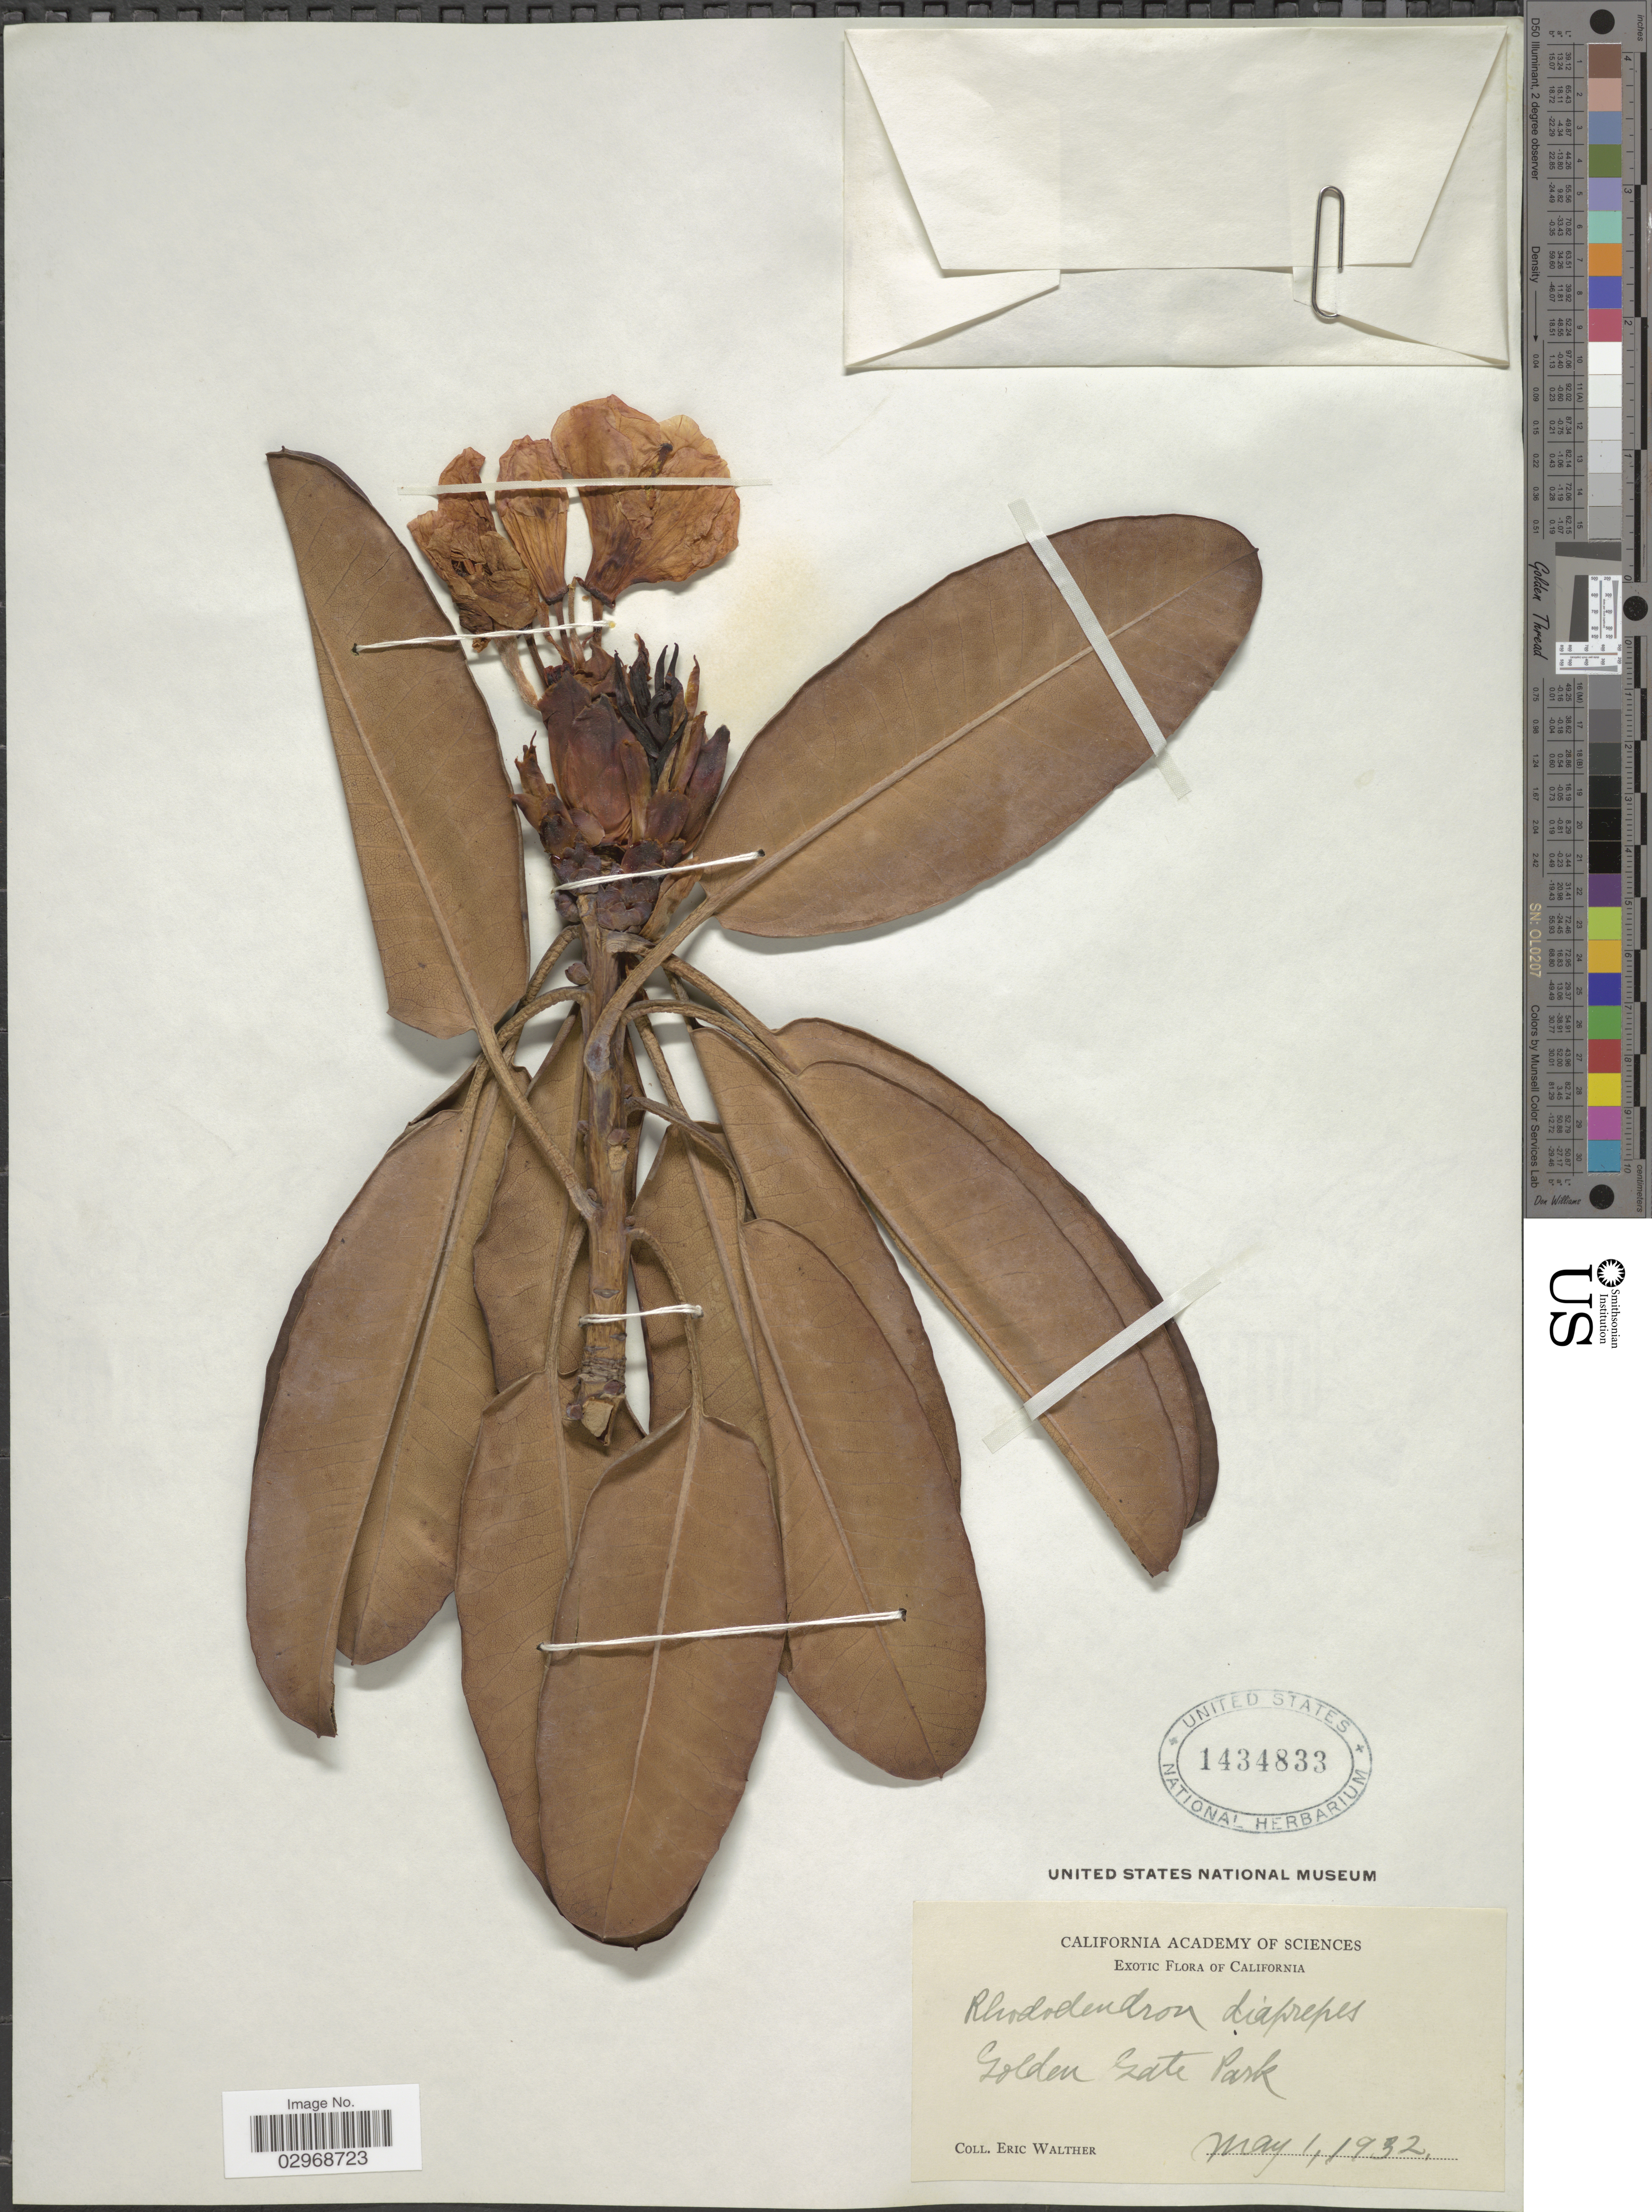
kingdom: Plantae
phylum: Tracheophyta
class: Magnoliopsida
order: Ericales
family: Ericaceae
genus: Rhododendron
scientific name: Rhododendron sp.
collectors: E. Walther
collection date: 1932-05-01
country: United States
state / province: California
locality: Golden Gate Park.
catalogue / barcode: US 1434833